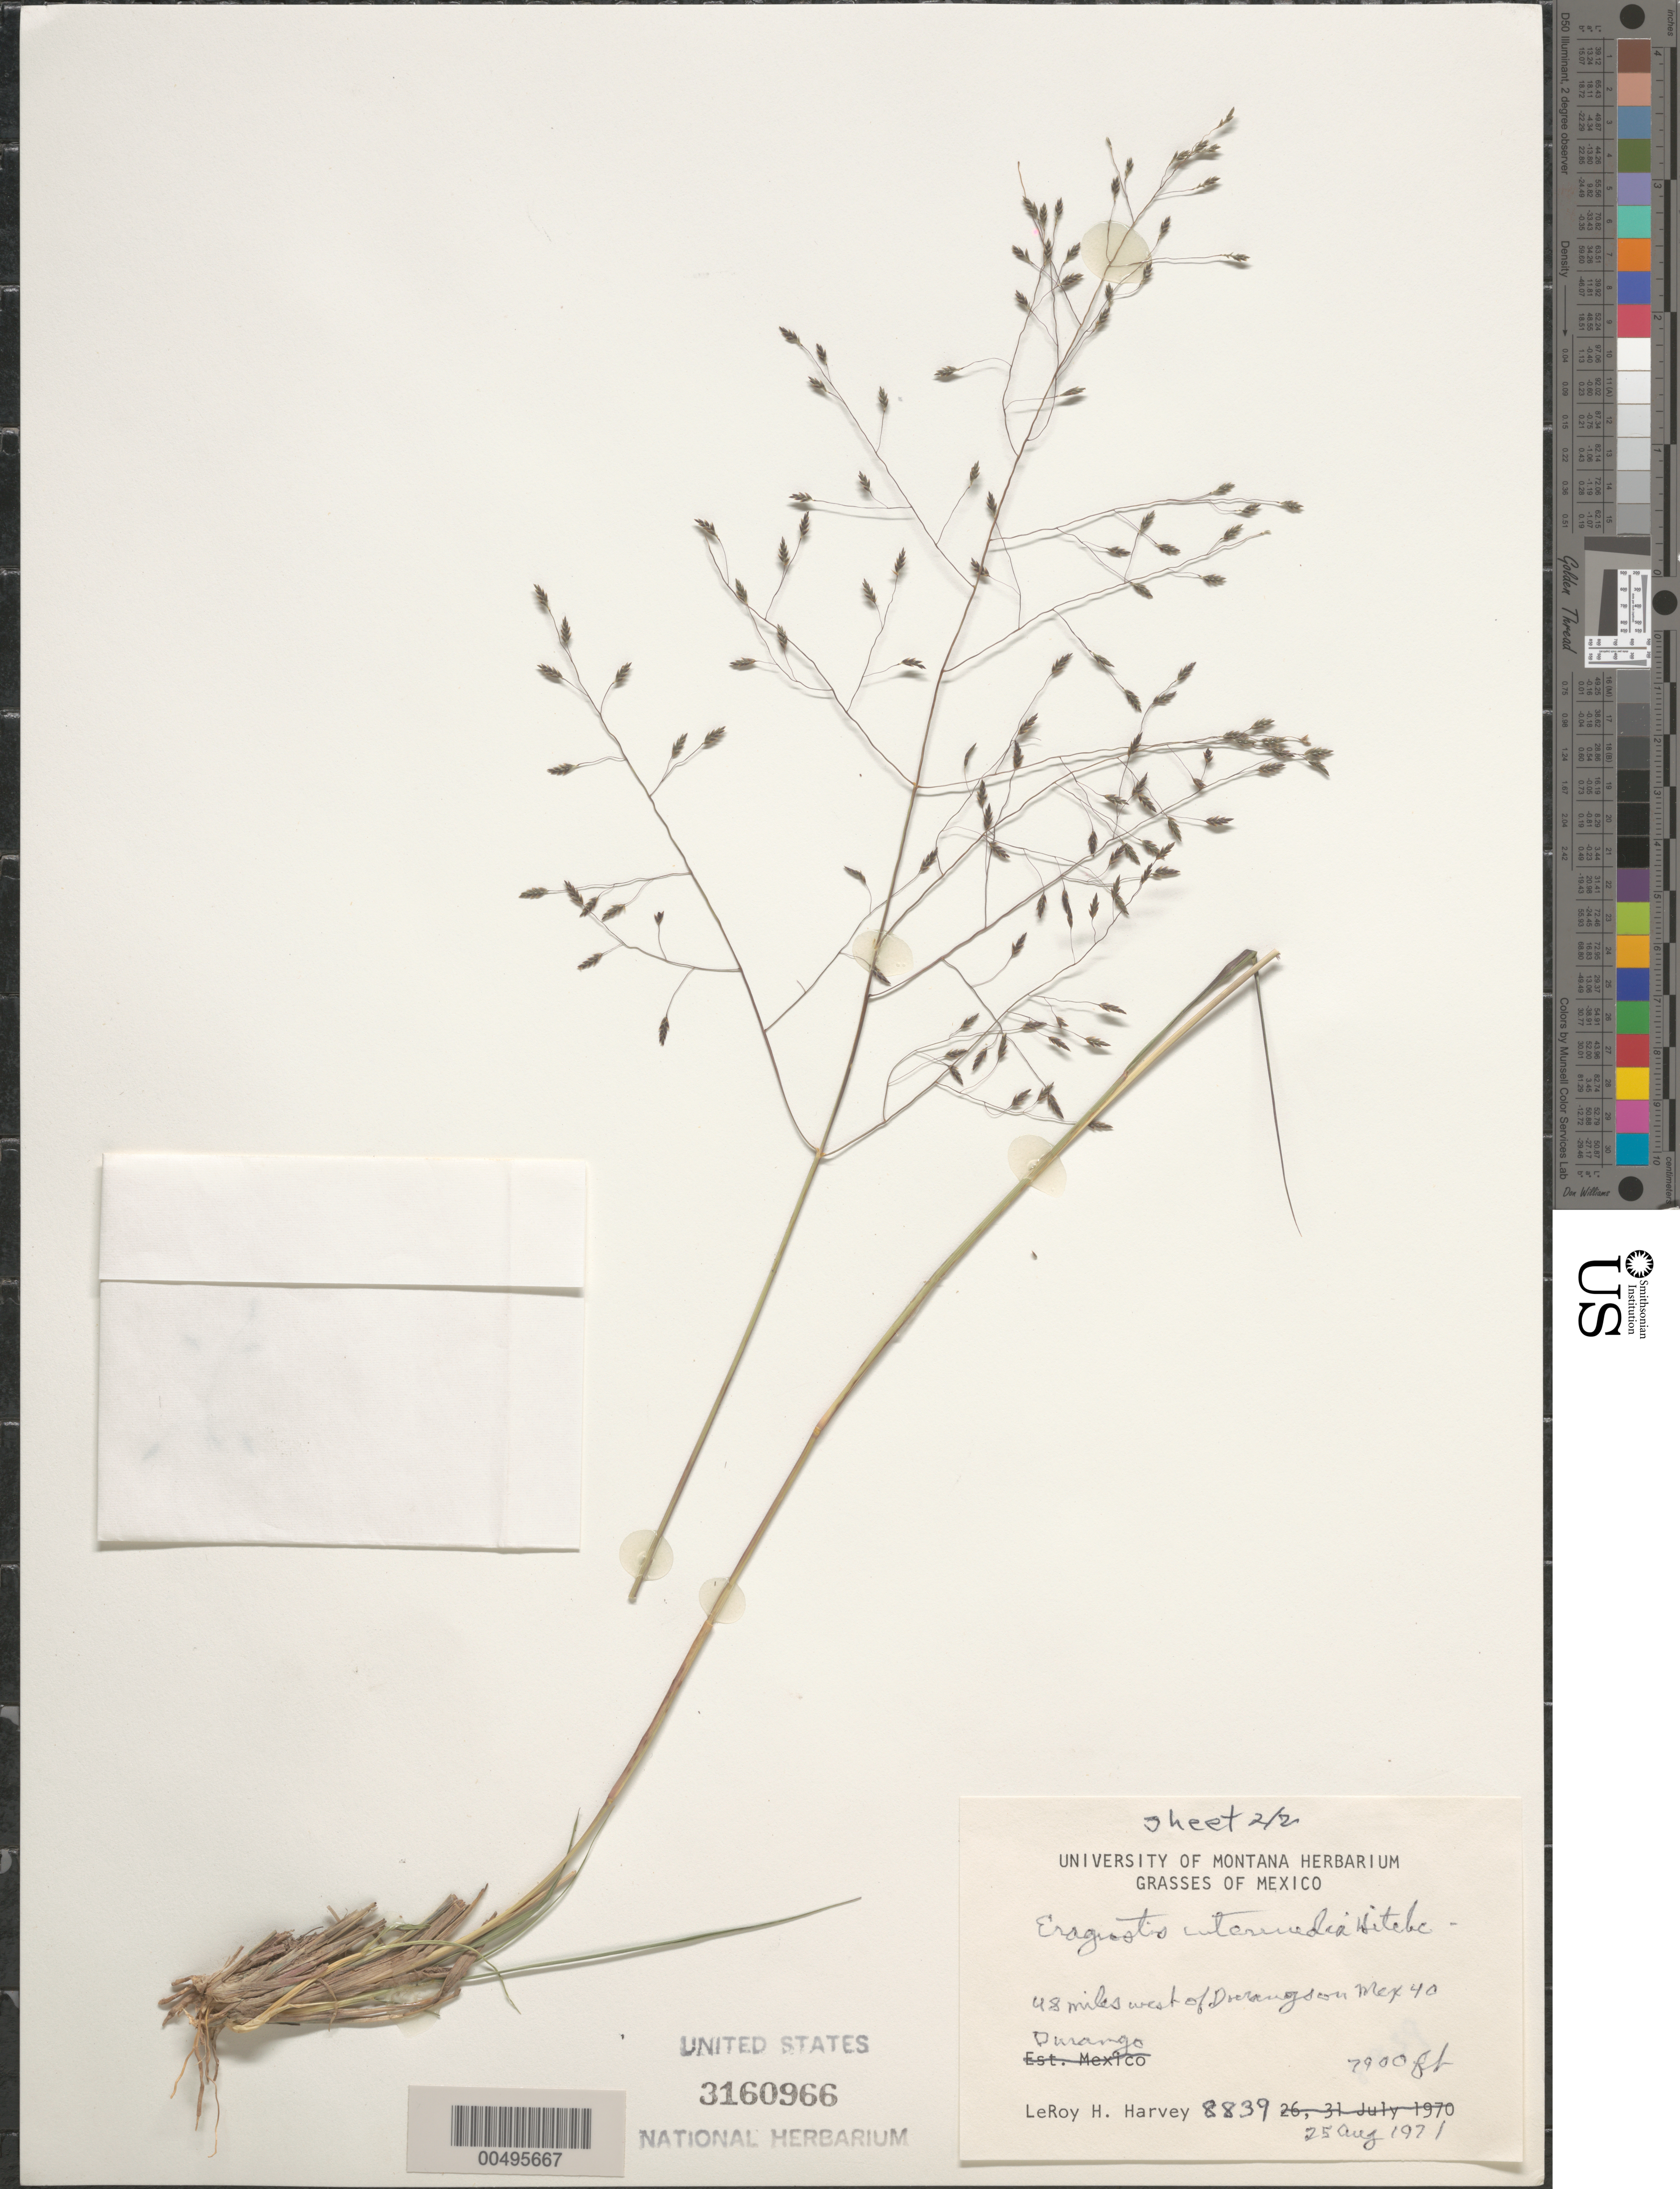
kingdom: Plantae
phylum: Tracheophyta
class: Liliopsida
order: Poales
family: Poaceae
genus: Eragrostis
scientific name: Eragrostis intermedia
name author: Hitchc.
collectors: L. H. Harvey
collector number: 8839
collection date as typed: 25 Aug 1971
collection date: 1971-08-25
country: Mexico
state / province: Durango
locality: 48 mi W of Durango on Mex 40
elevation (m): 2408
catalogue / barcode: US 3160966